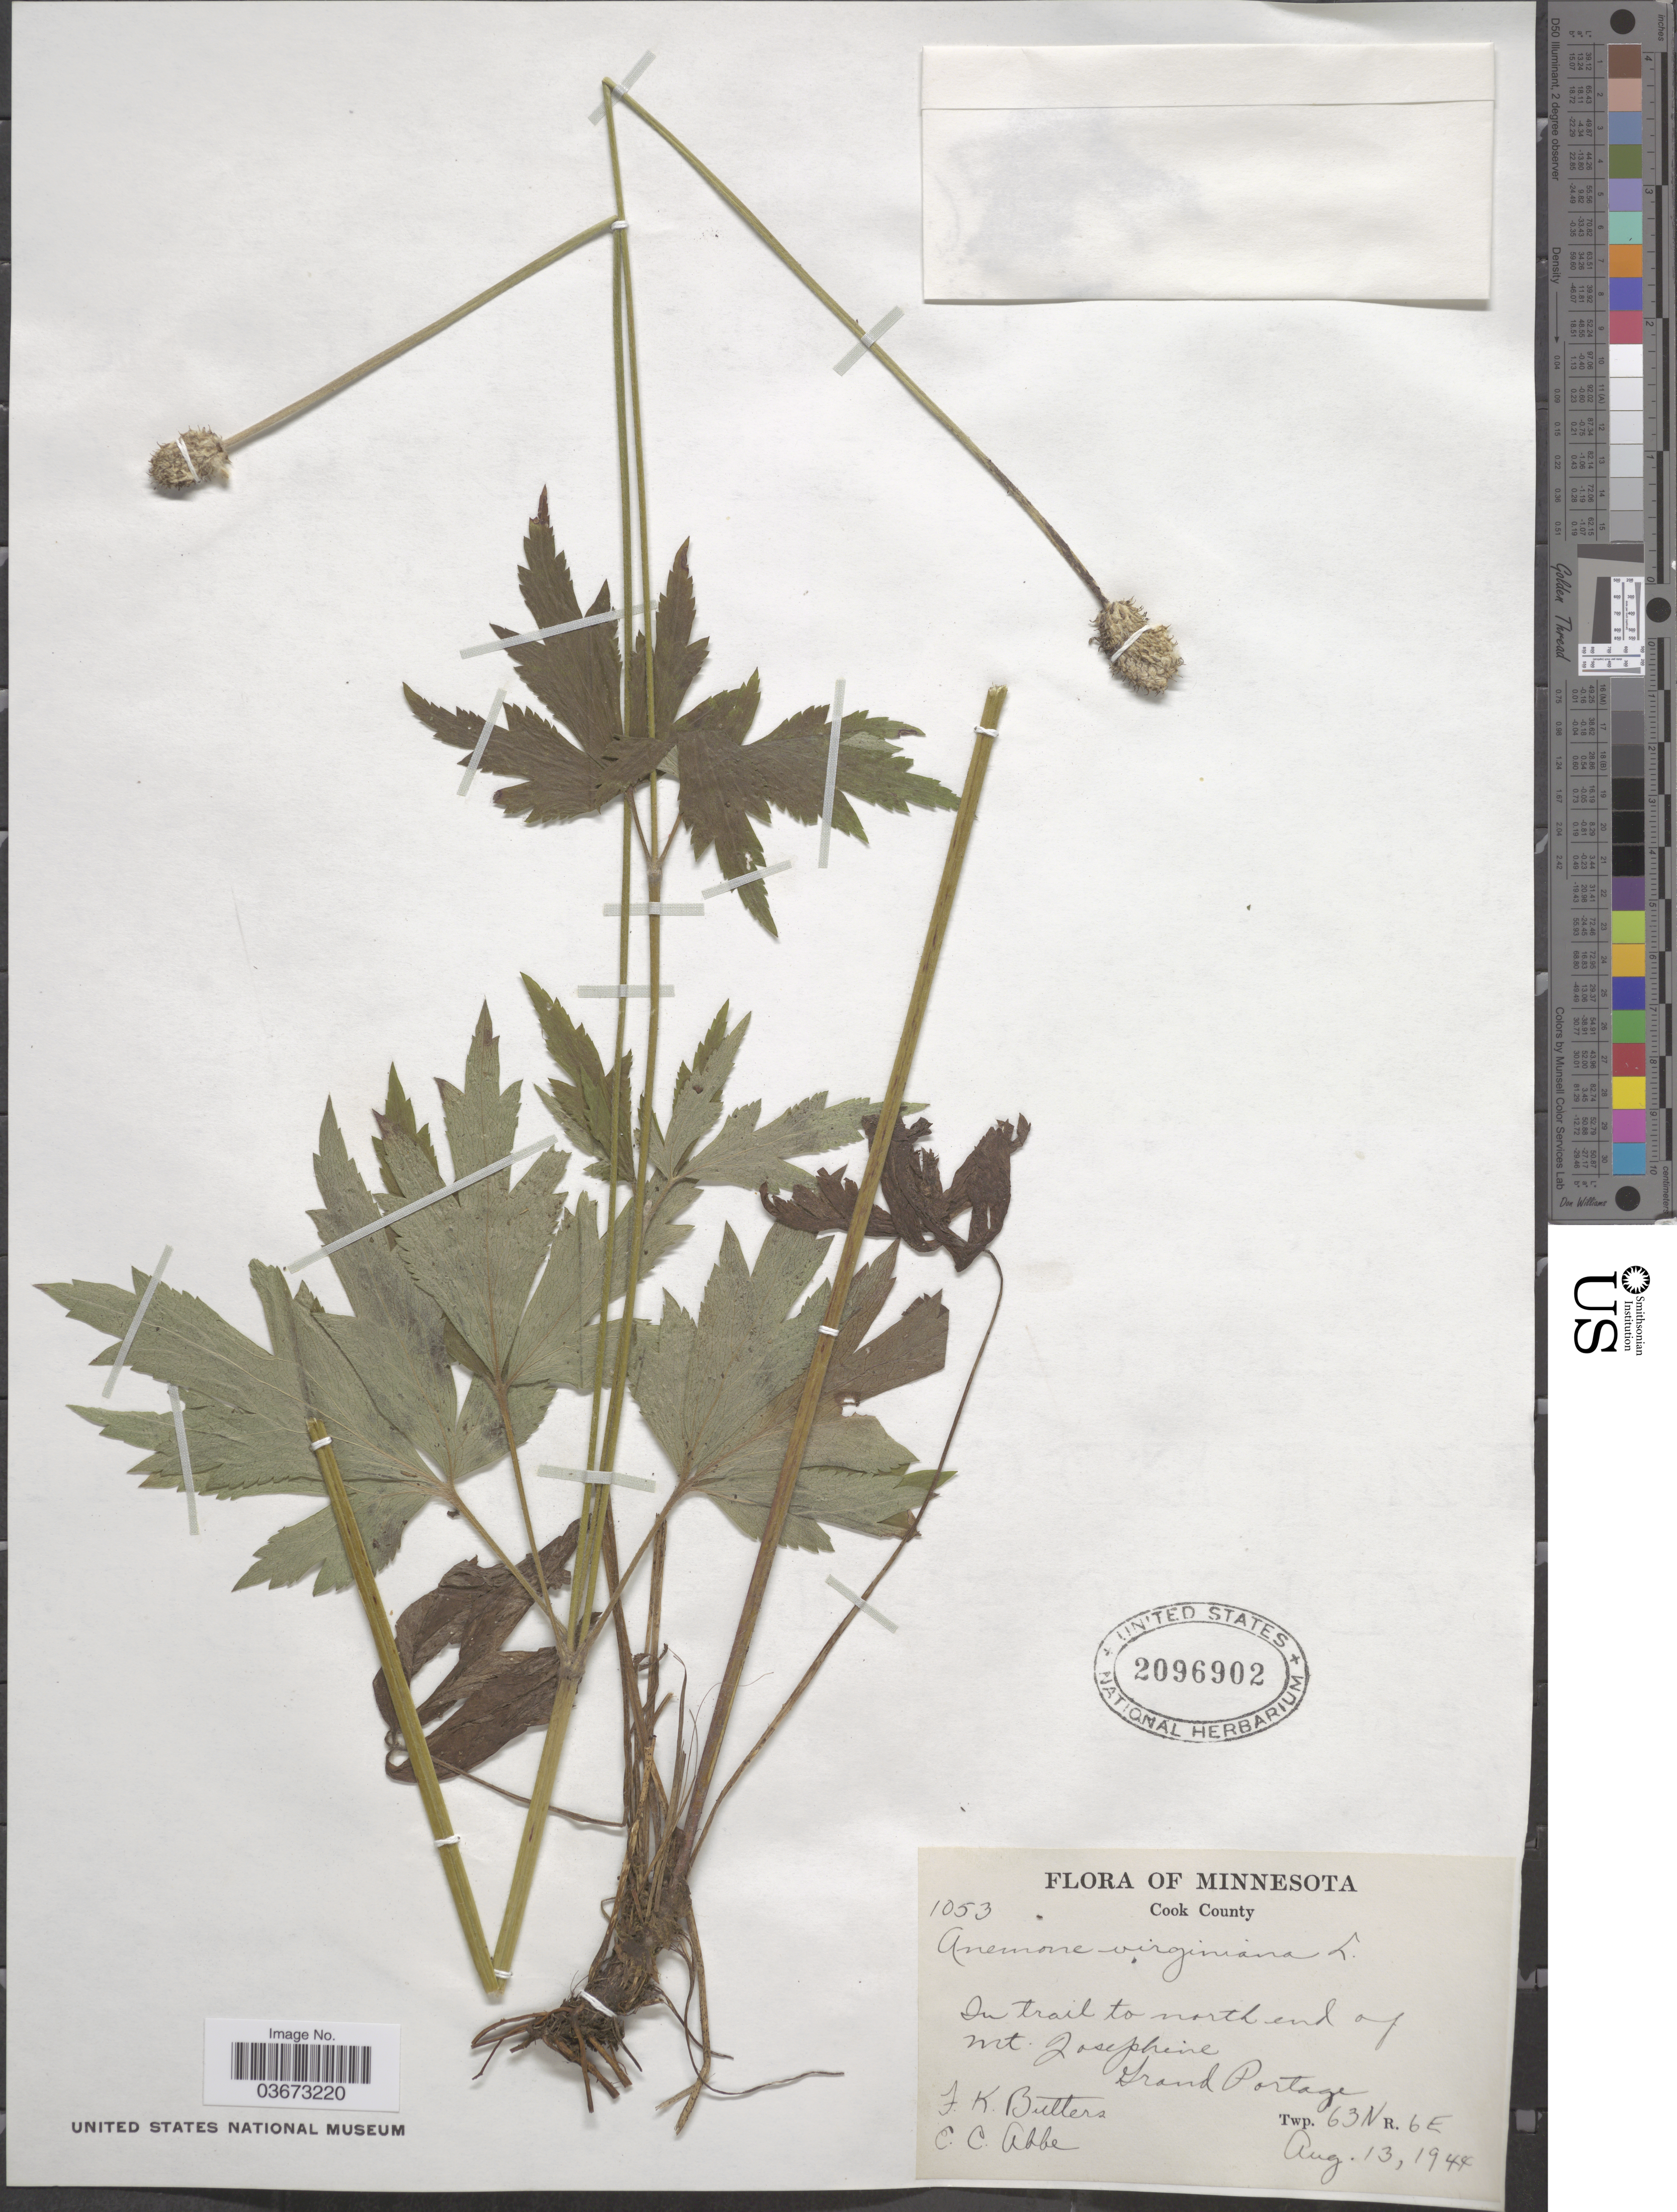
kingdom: Plantae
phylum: Tracheophyta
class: Magnoliopsida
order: Ranunculales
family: Ranunculaceae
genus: Anemone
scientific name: Anemone virginiana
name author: L.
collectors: F. K. Butters & E. C. Abbe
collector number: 1053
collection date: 1944-08-13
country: United States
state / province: Minnesota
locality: Cook County. In trail to north end of Mt. Josephine. Grand Portage.Twp. 63 N R.6E.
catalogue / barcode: US 2096902